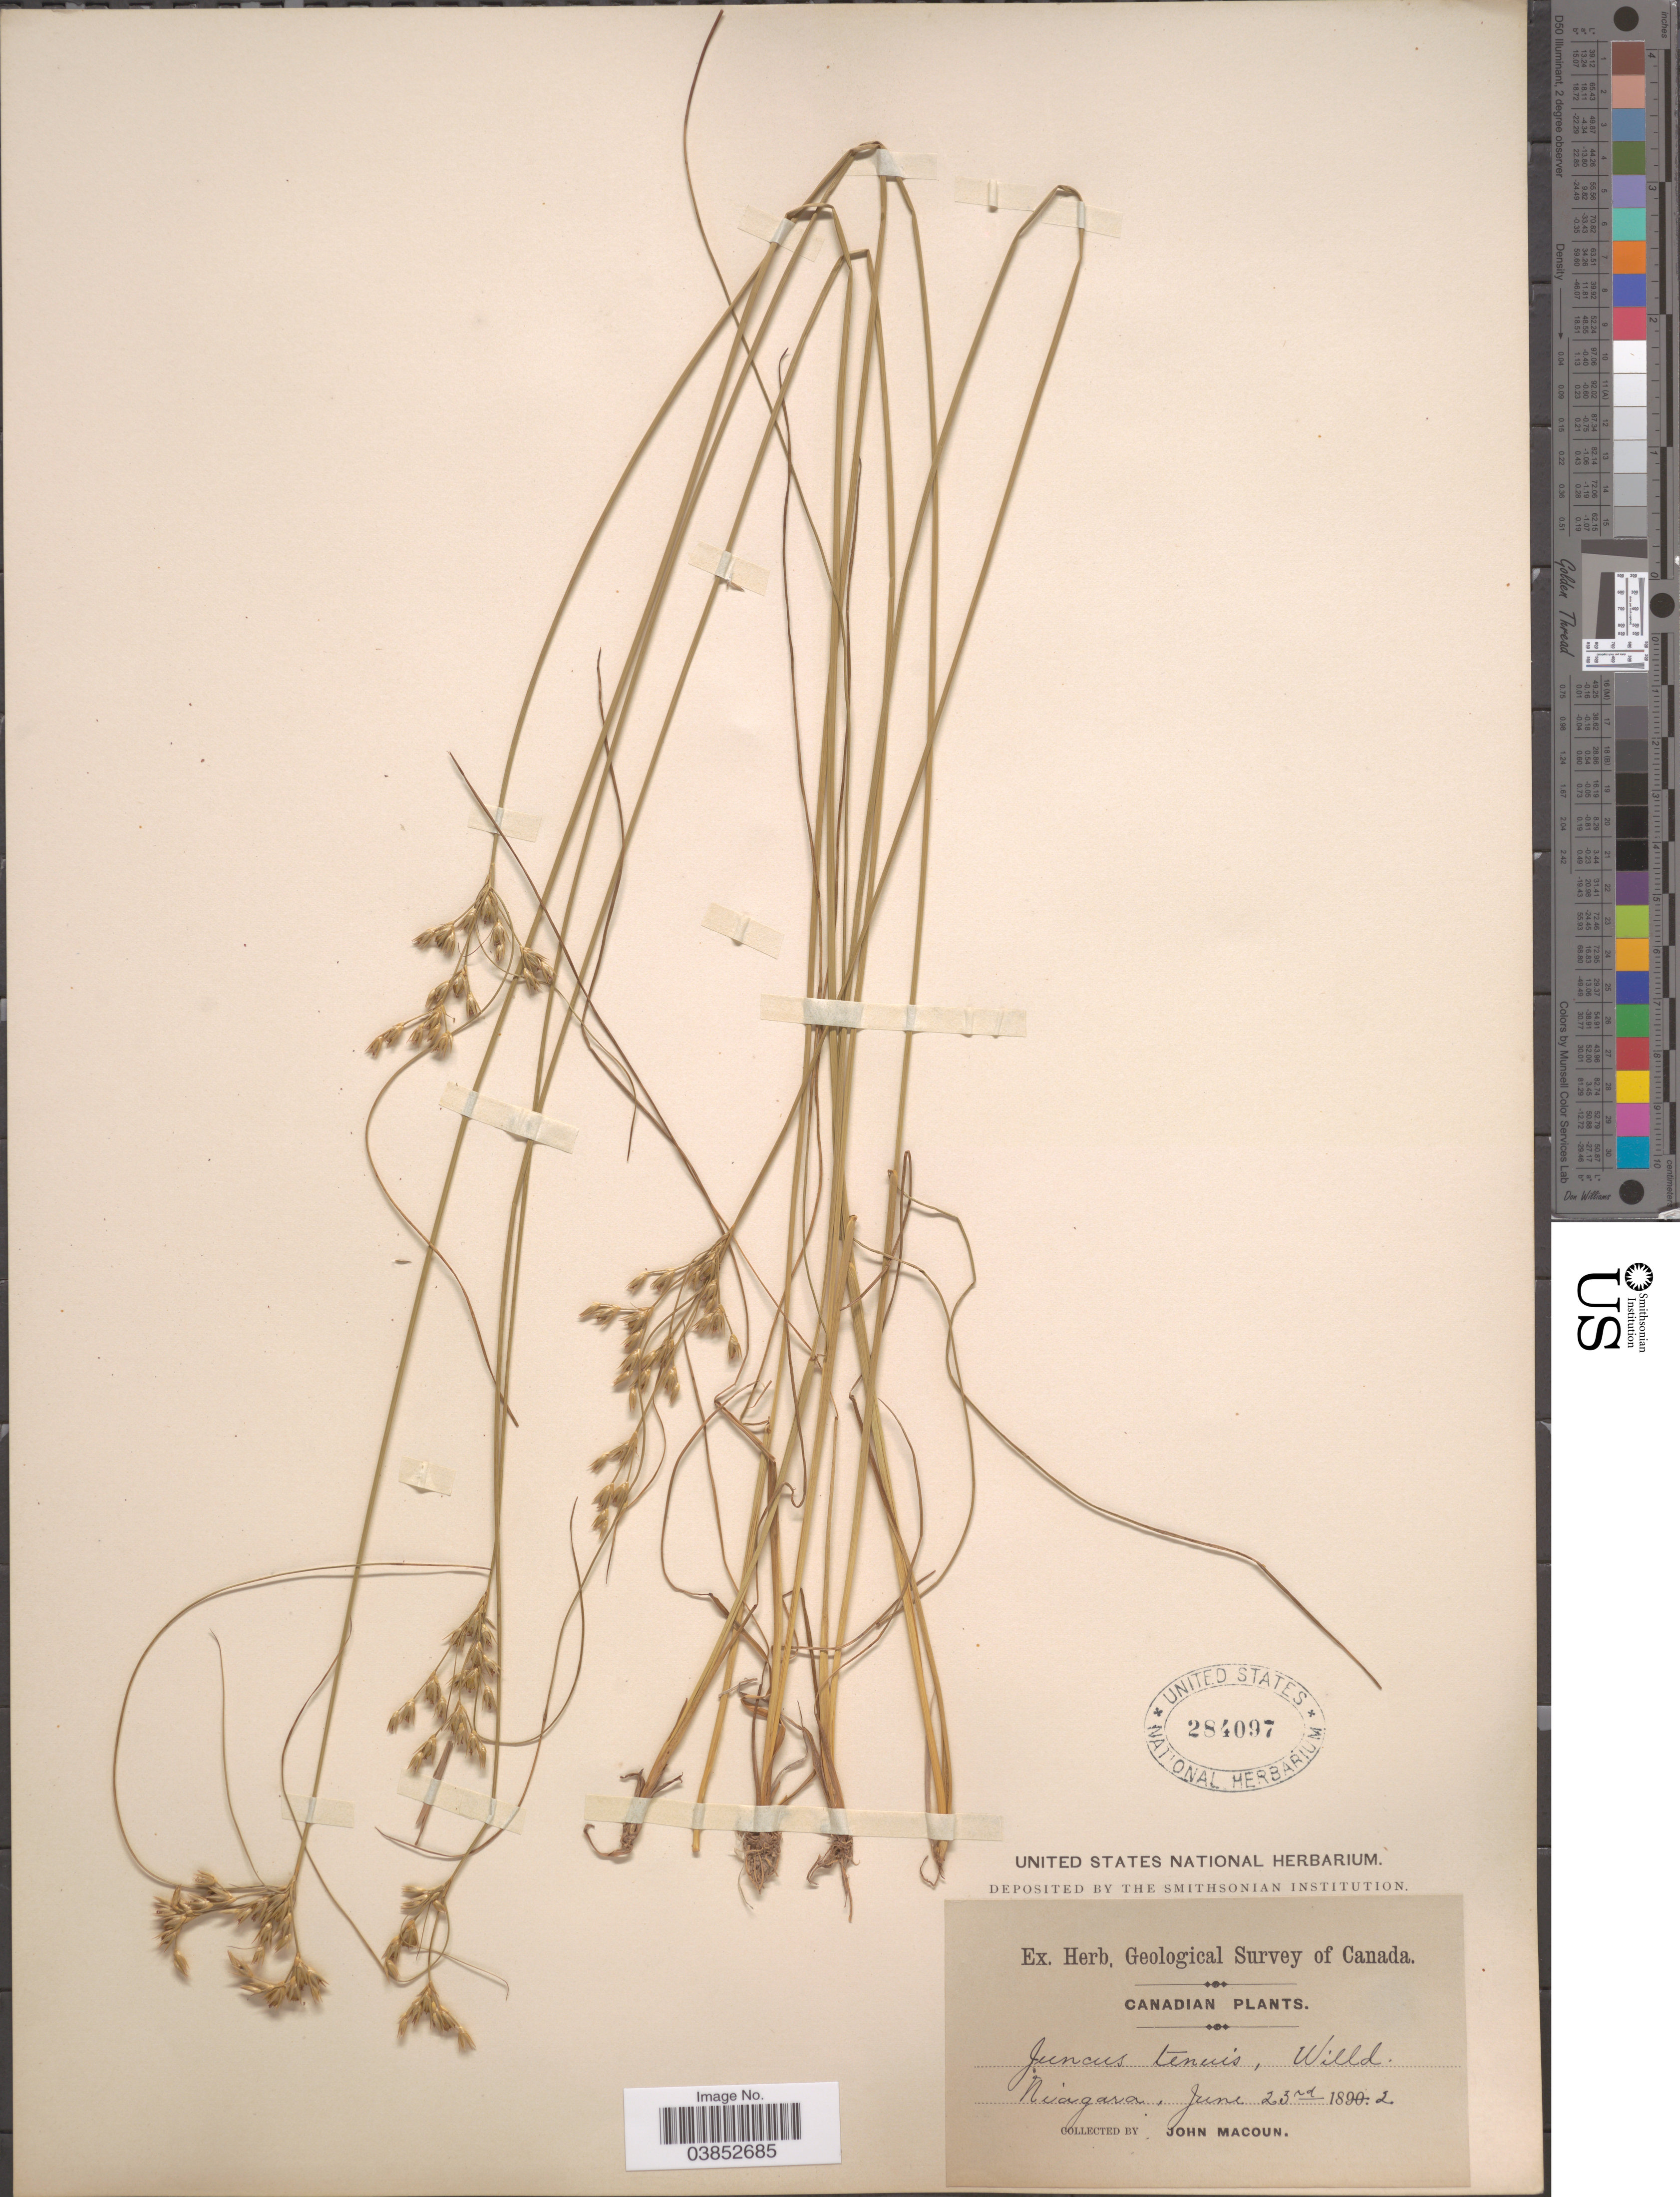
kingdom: Plantae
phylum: Tracheophyta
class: Liliopsida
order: Poales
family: Juncaceae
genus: Juncus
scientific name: Juncus dudleyi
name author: Wiegand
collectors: J. Macoun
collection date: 1892-06-23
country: Canada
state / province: Ontario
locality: Niagara.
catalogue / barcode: US 284097